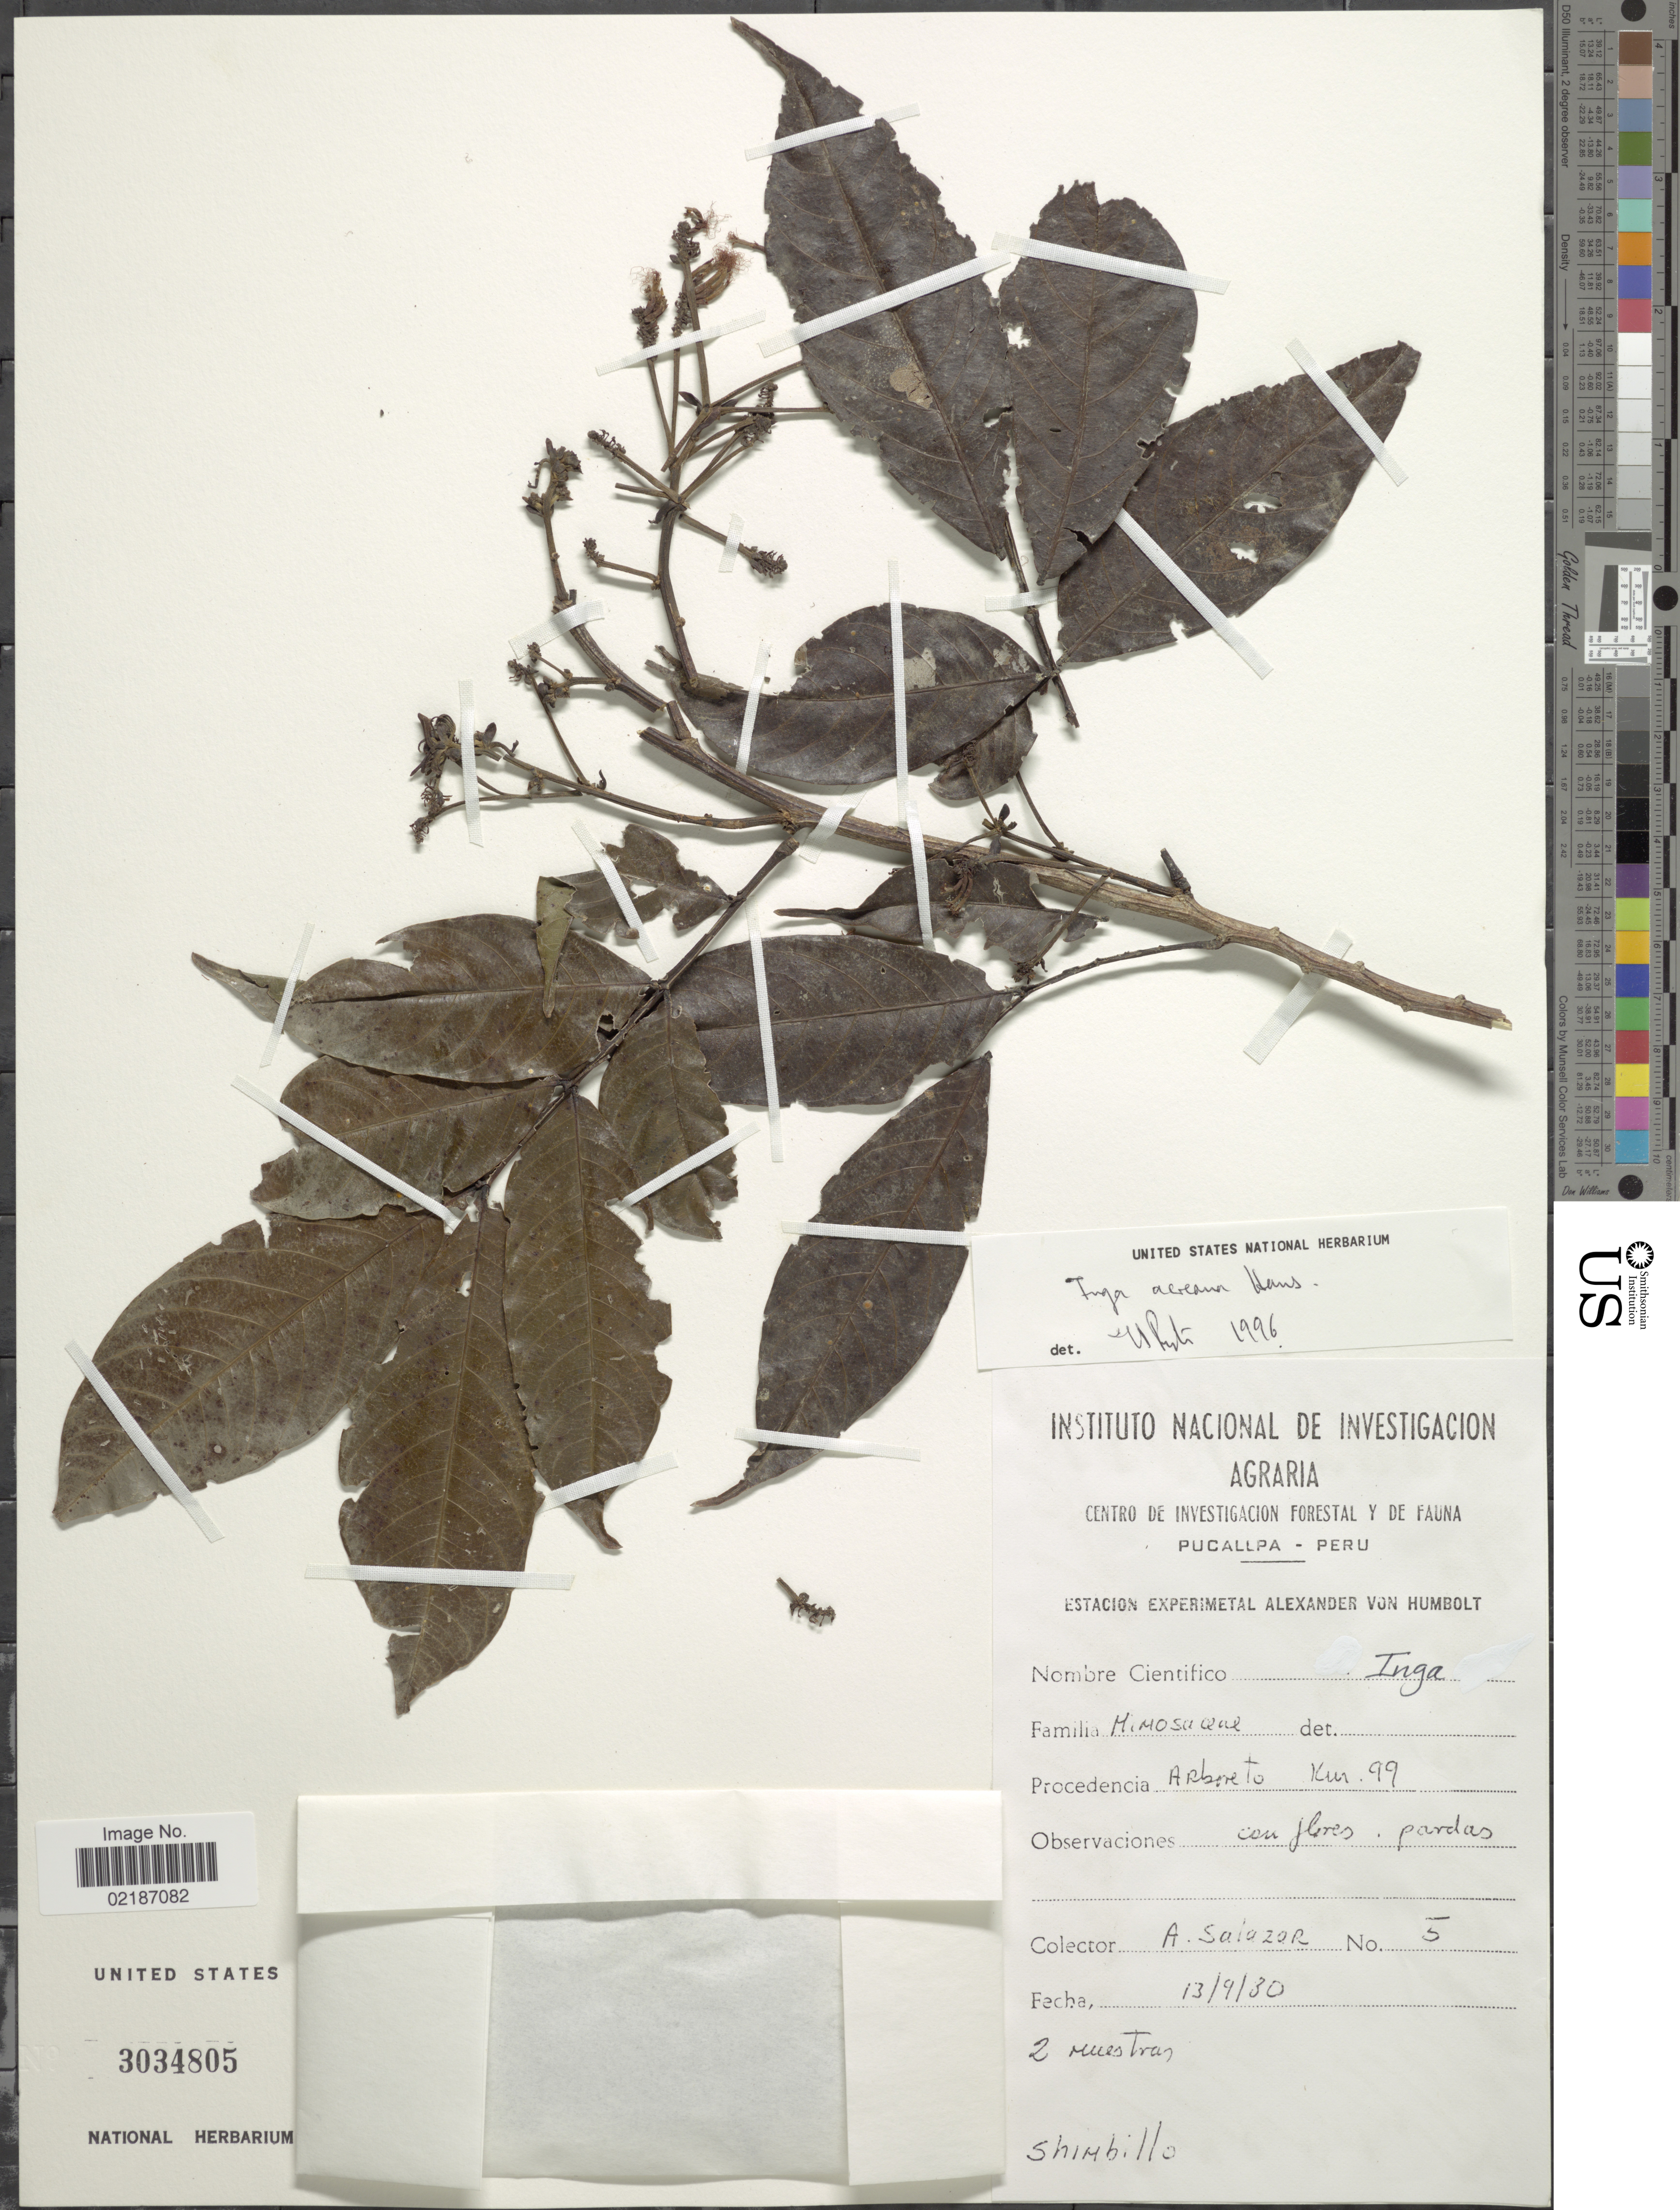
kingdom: Plantae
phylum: Tracheophyta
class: Magnoliopsida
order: Fabales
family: Fabaceae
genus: Inga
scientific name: Inga acreana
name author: Harms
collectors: A. Salazar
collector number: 5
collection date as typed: Transcribed d/m/y: 13/9/30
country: Peru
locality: Arboreto Km. 99, Pucallpa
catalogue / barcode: US 3034805